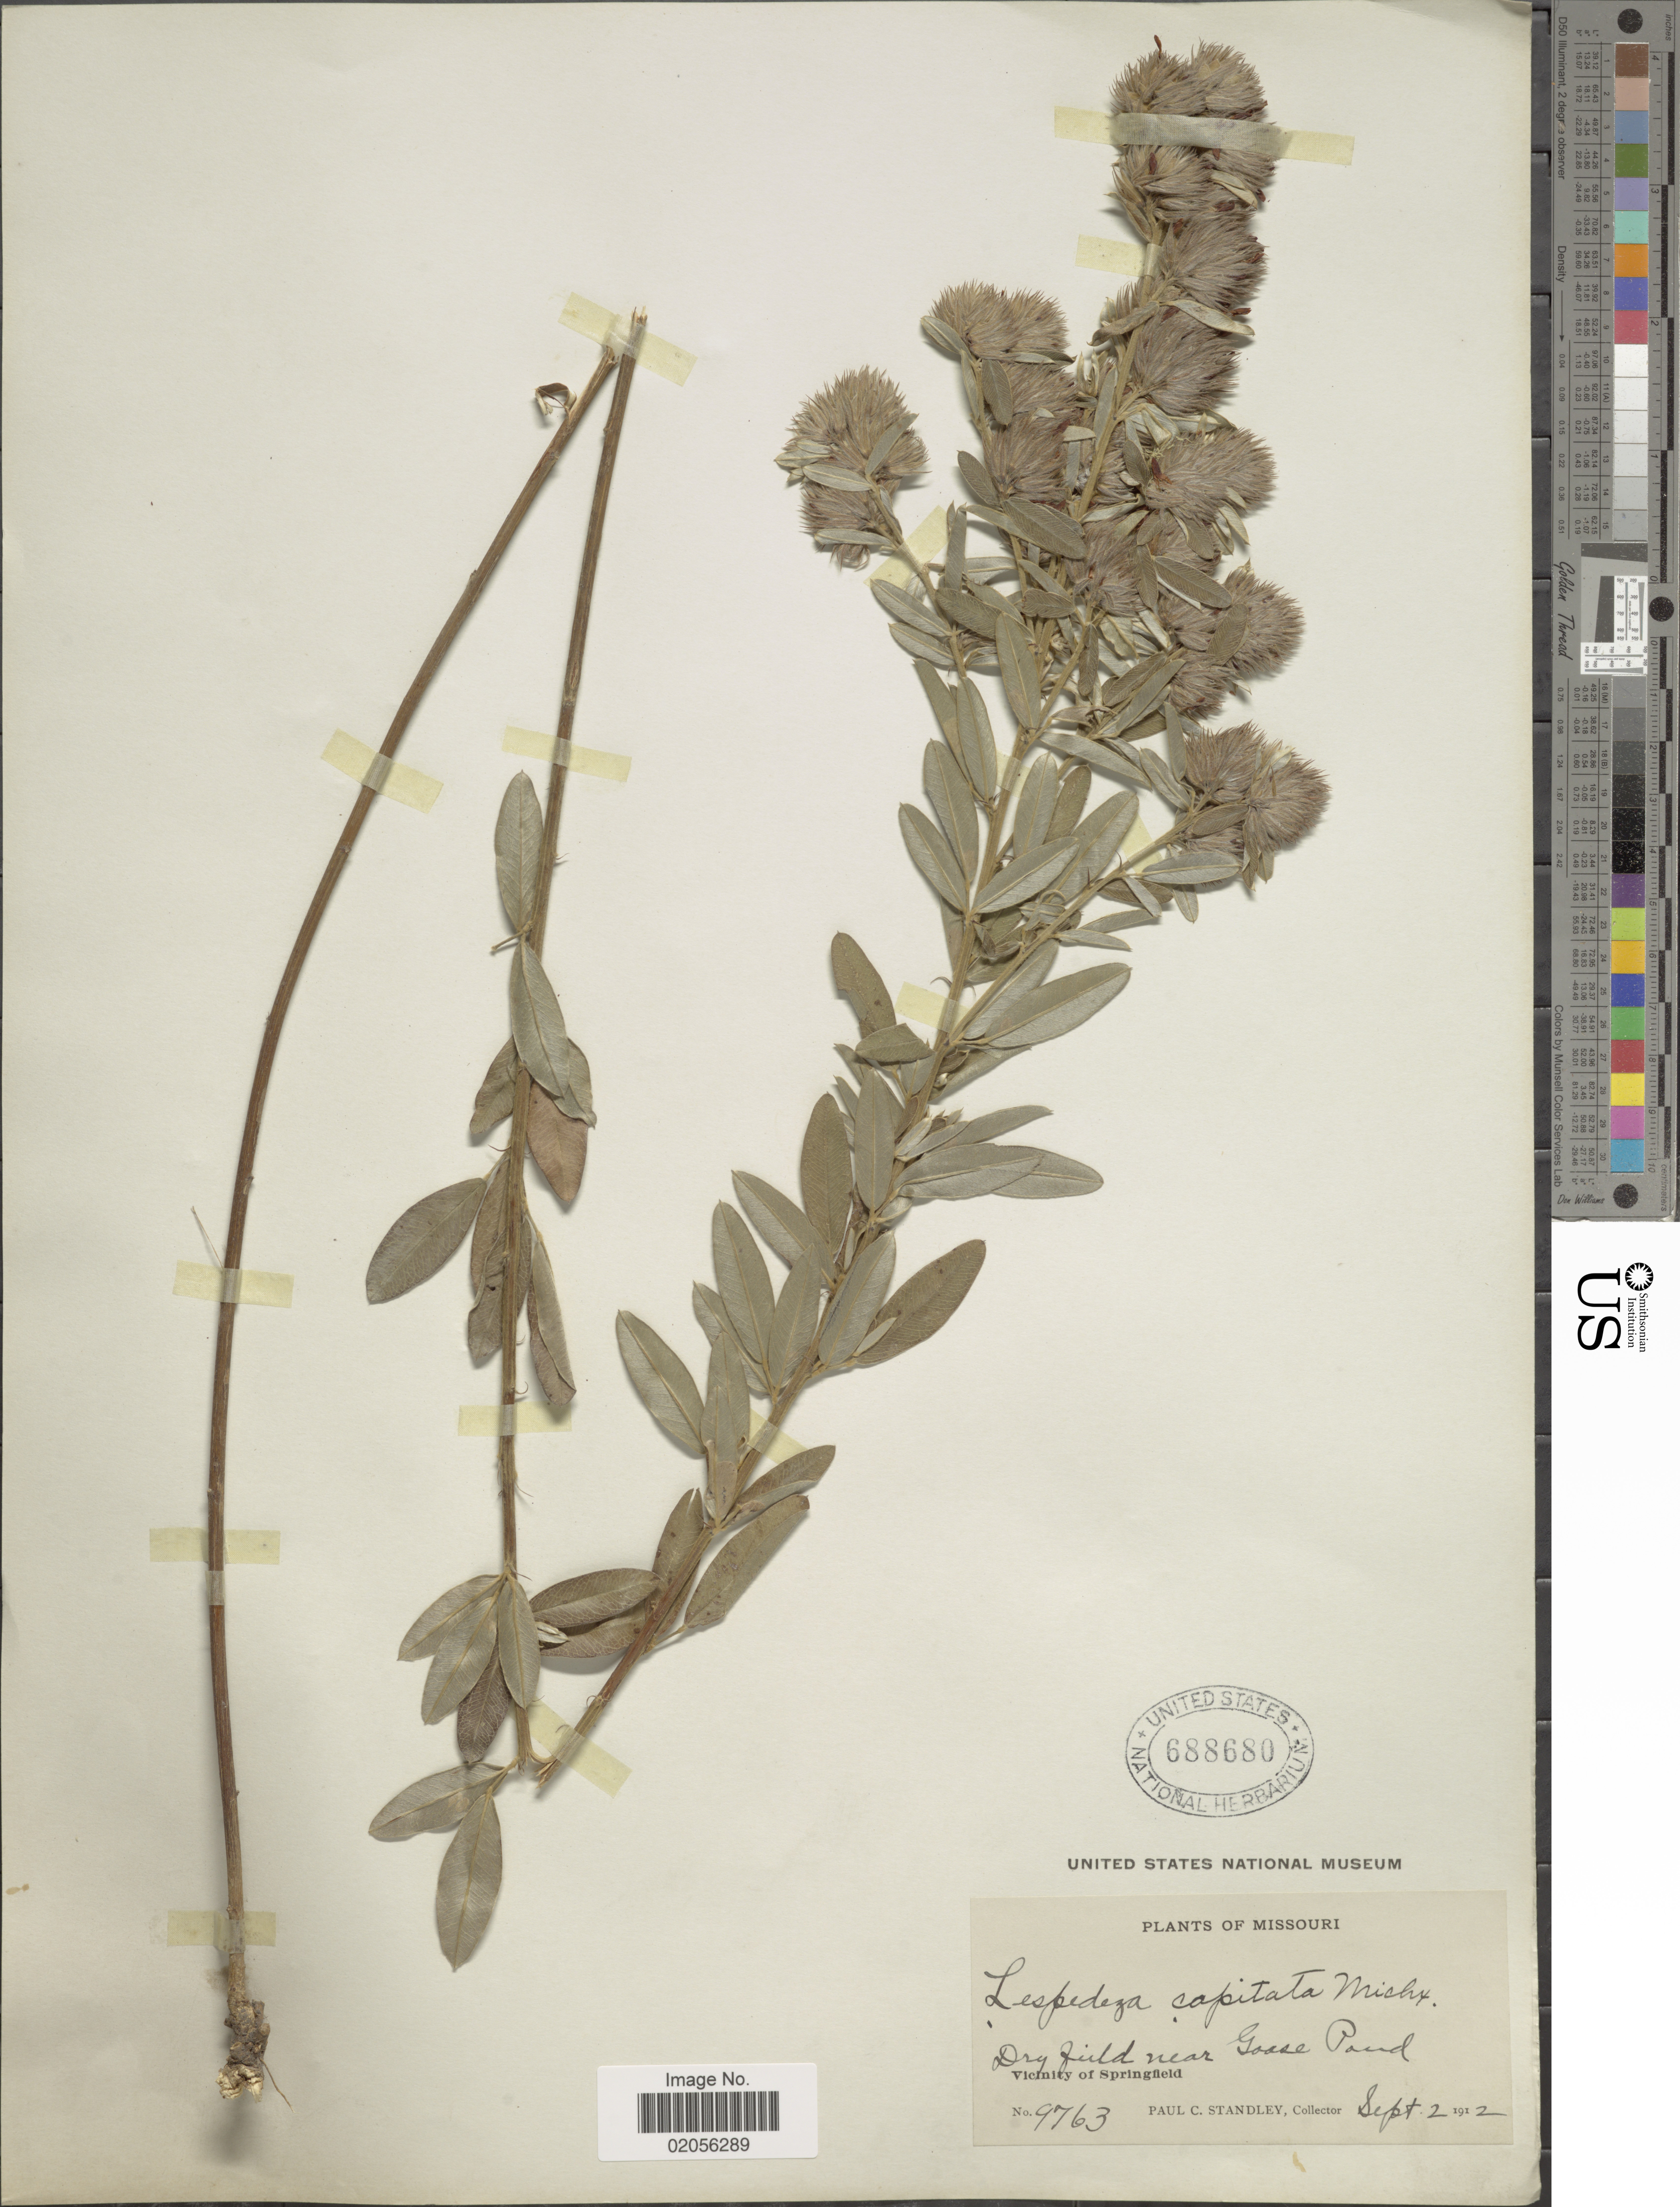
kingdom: Plantae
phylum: Tracheophyta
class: Magnoliopsida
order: Fabales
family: Fabaceae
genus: Lespedeza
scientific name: Lespedeza capitata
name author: Michx.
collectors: P. C. Standley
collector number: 9763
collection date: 1912-09-02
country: United States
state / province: Missouri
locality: Goose Pond. Vicinity of Springfield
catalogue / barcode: US 688680